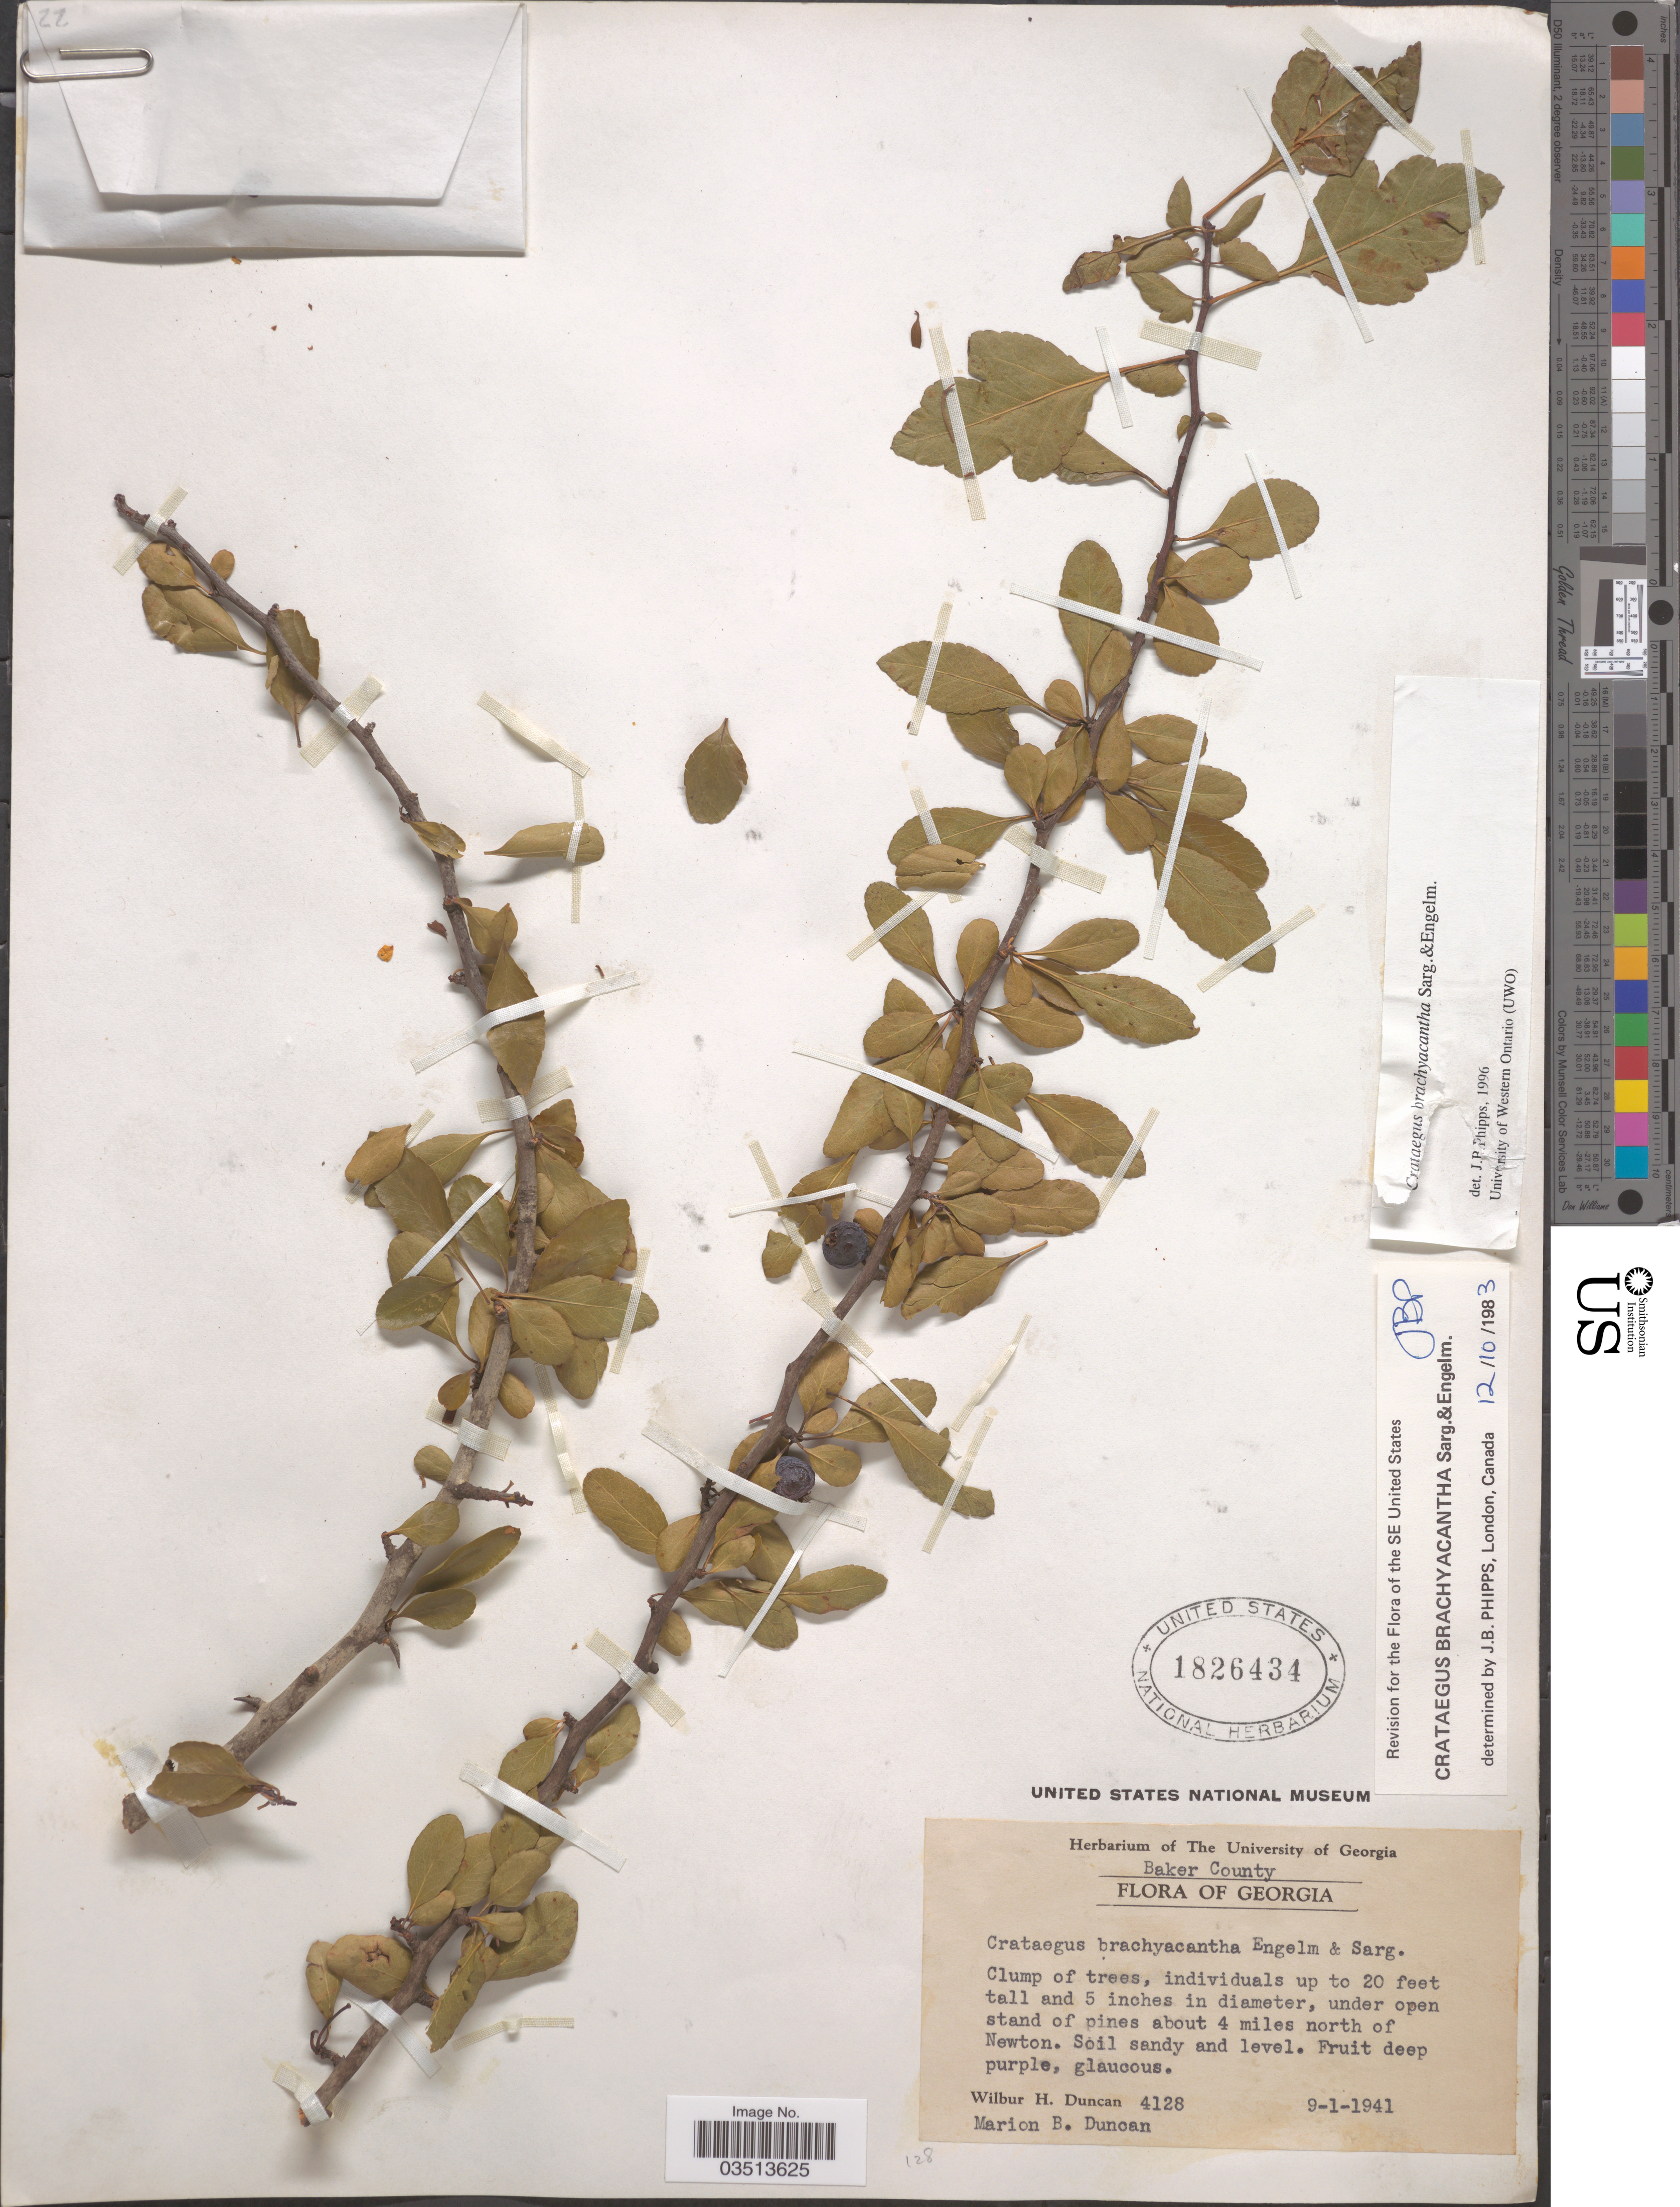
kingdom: Plantae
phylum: Tracheophyta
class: Magnoliopsida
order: Rosales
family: Rosaceae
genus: Crataegus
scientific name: Crataegus brachyacantha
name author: Sarg. & Engelm.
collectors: W. H. Duncan & M. Duncan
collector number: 4128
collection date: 1941-09-01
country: United States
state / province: Georgia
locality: Baker County. Under open stand of pines about 4 miles north of Newton.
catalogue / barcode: US 1826434